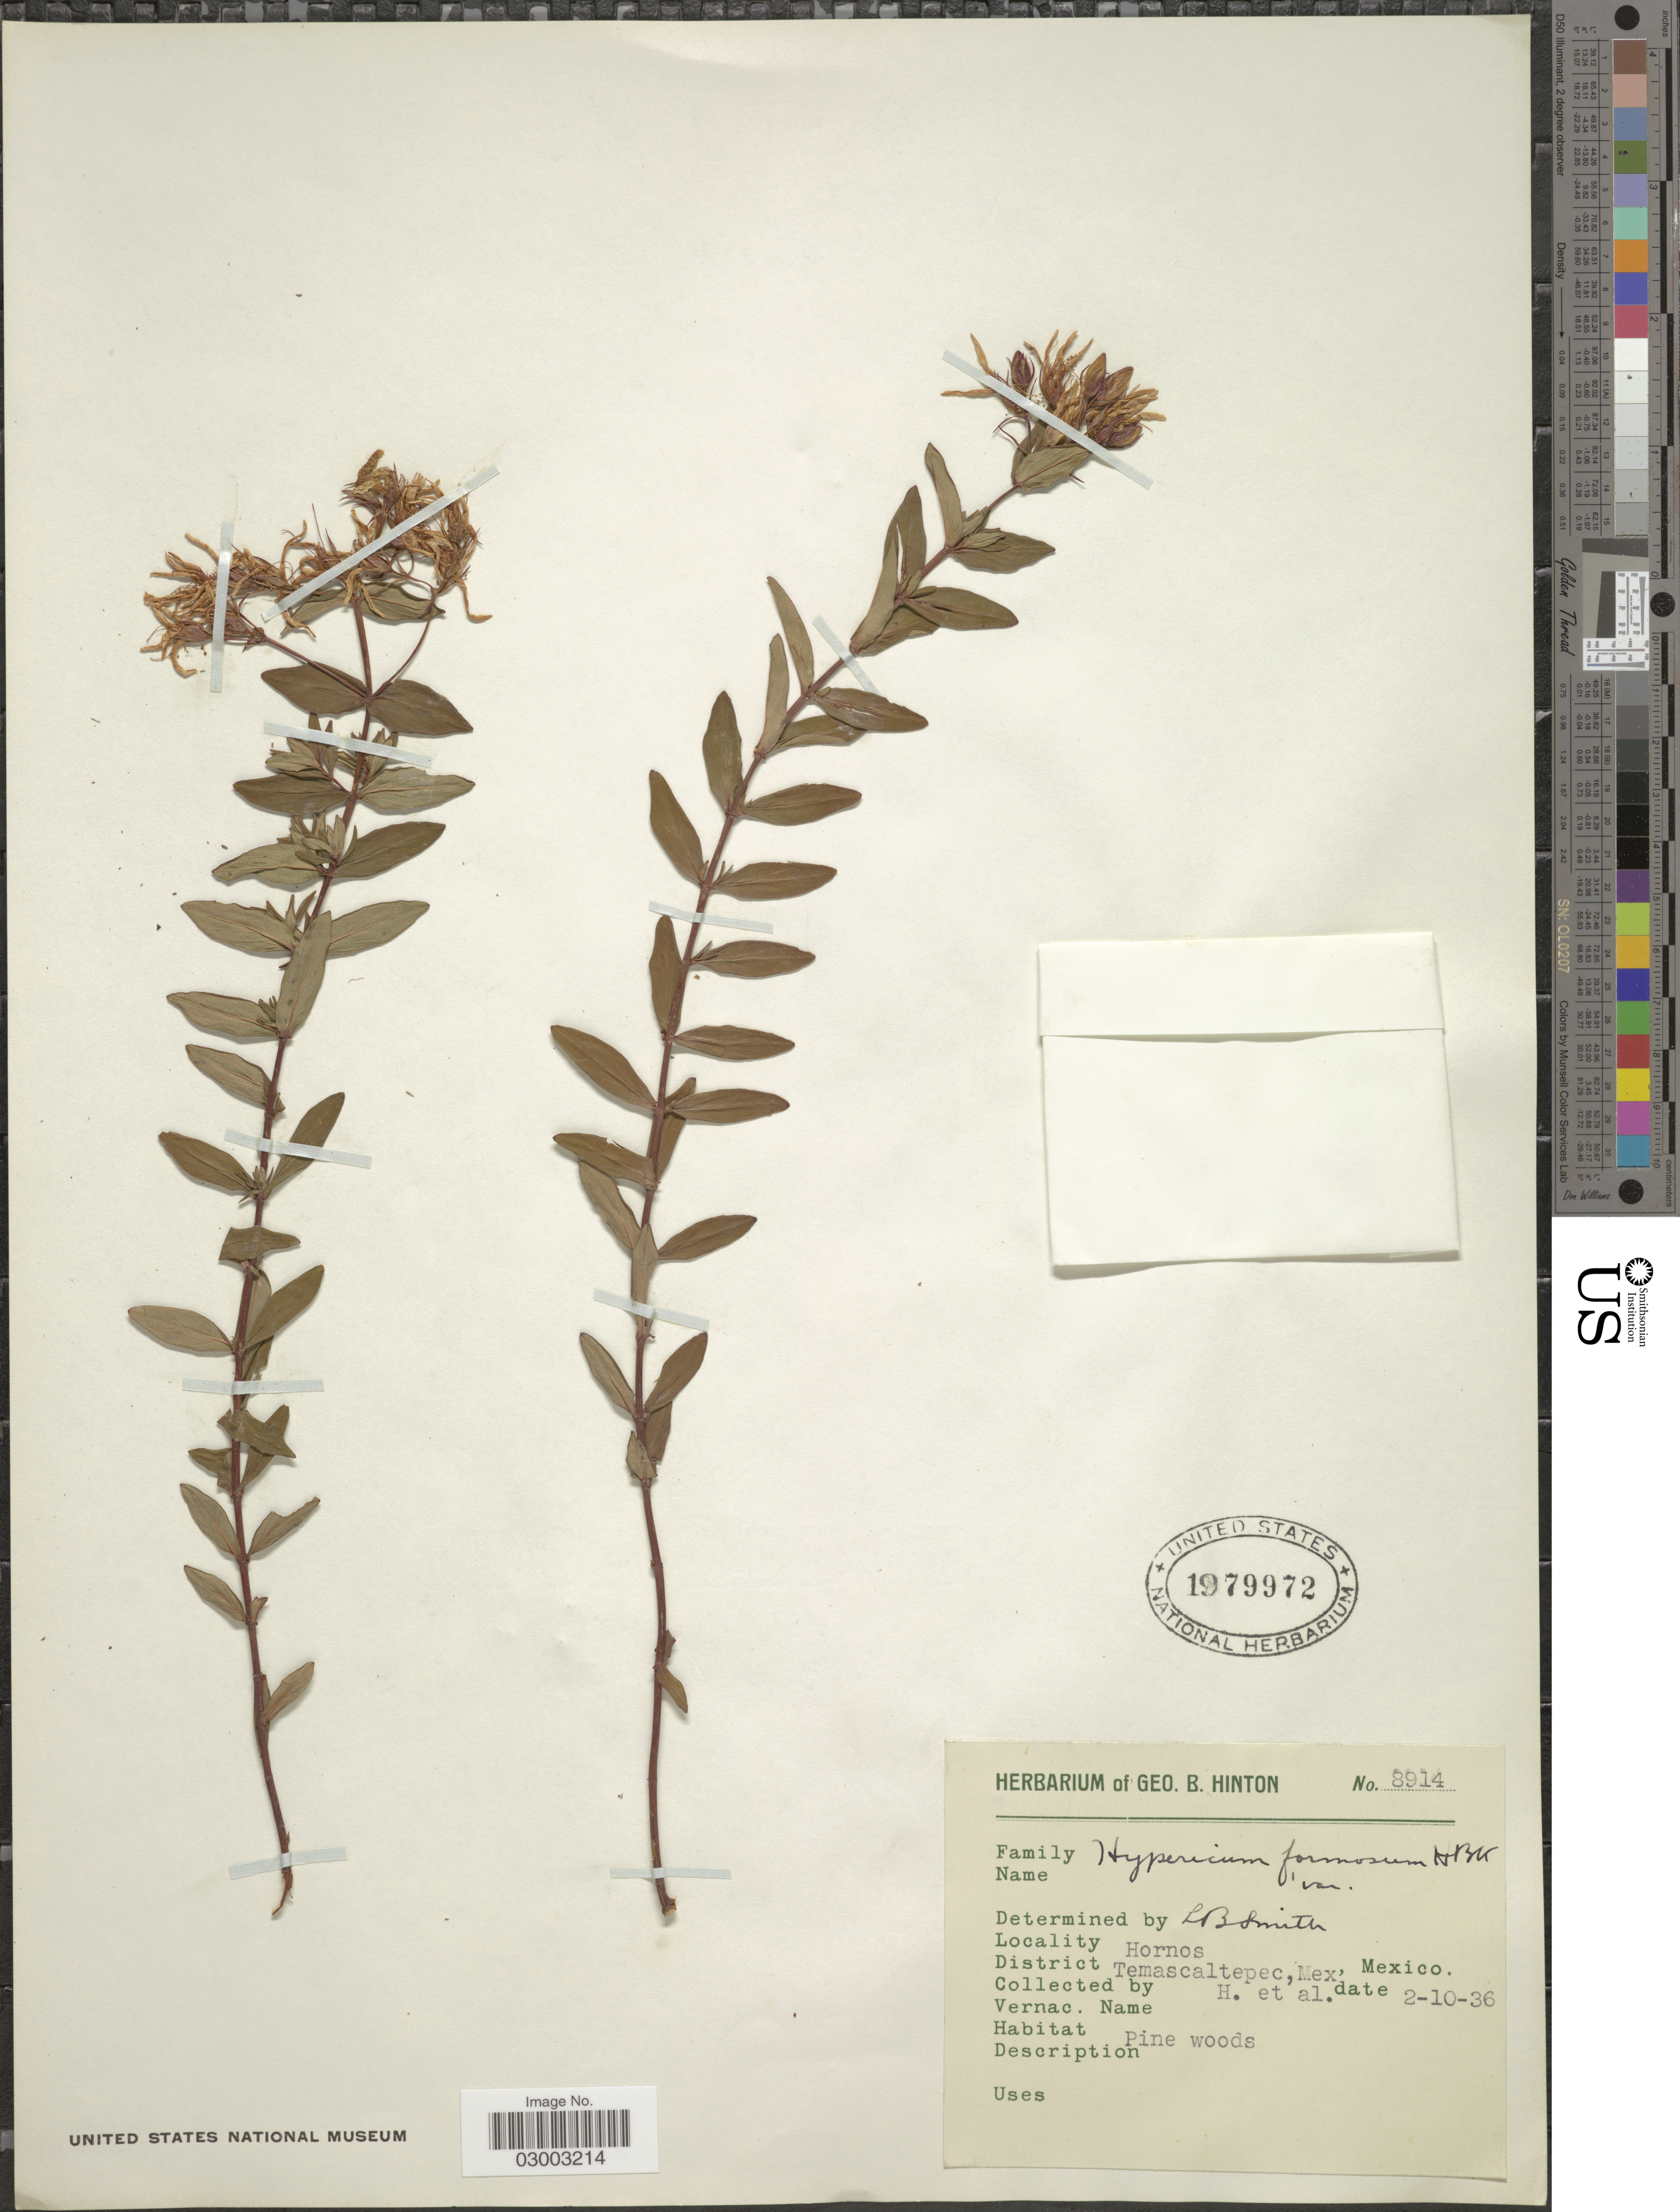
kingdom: Plantae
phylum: Tracheophyta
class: Magnoliopsida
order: Malpighiales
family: Hypericaceae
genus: Hypericum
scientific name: Hypericum oaxacanum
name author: R. Keller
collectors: G. B. Hinton & et al.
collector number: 8914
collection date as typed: Transcribed d/m/y: 2/10/36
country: Mexico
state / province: México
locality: Hornos, District Temascaltepec.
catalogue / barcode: US 1979972